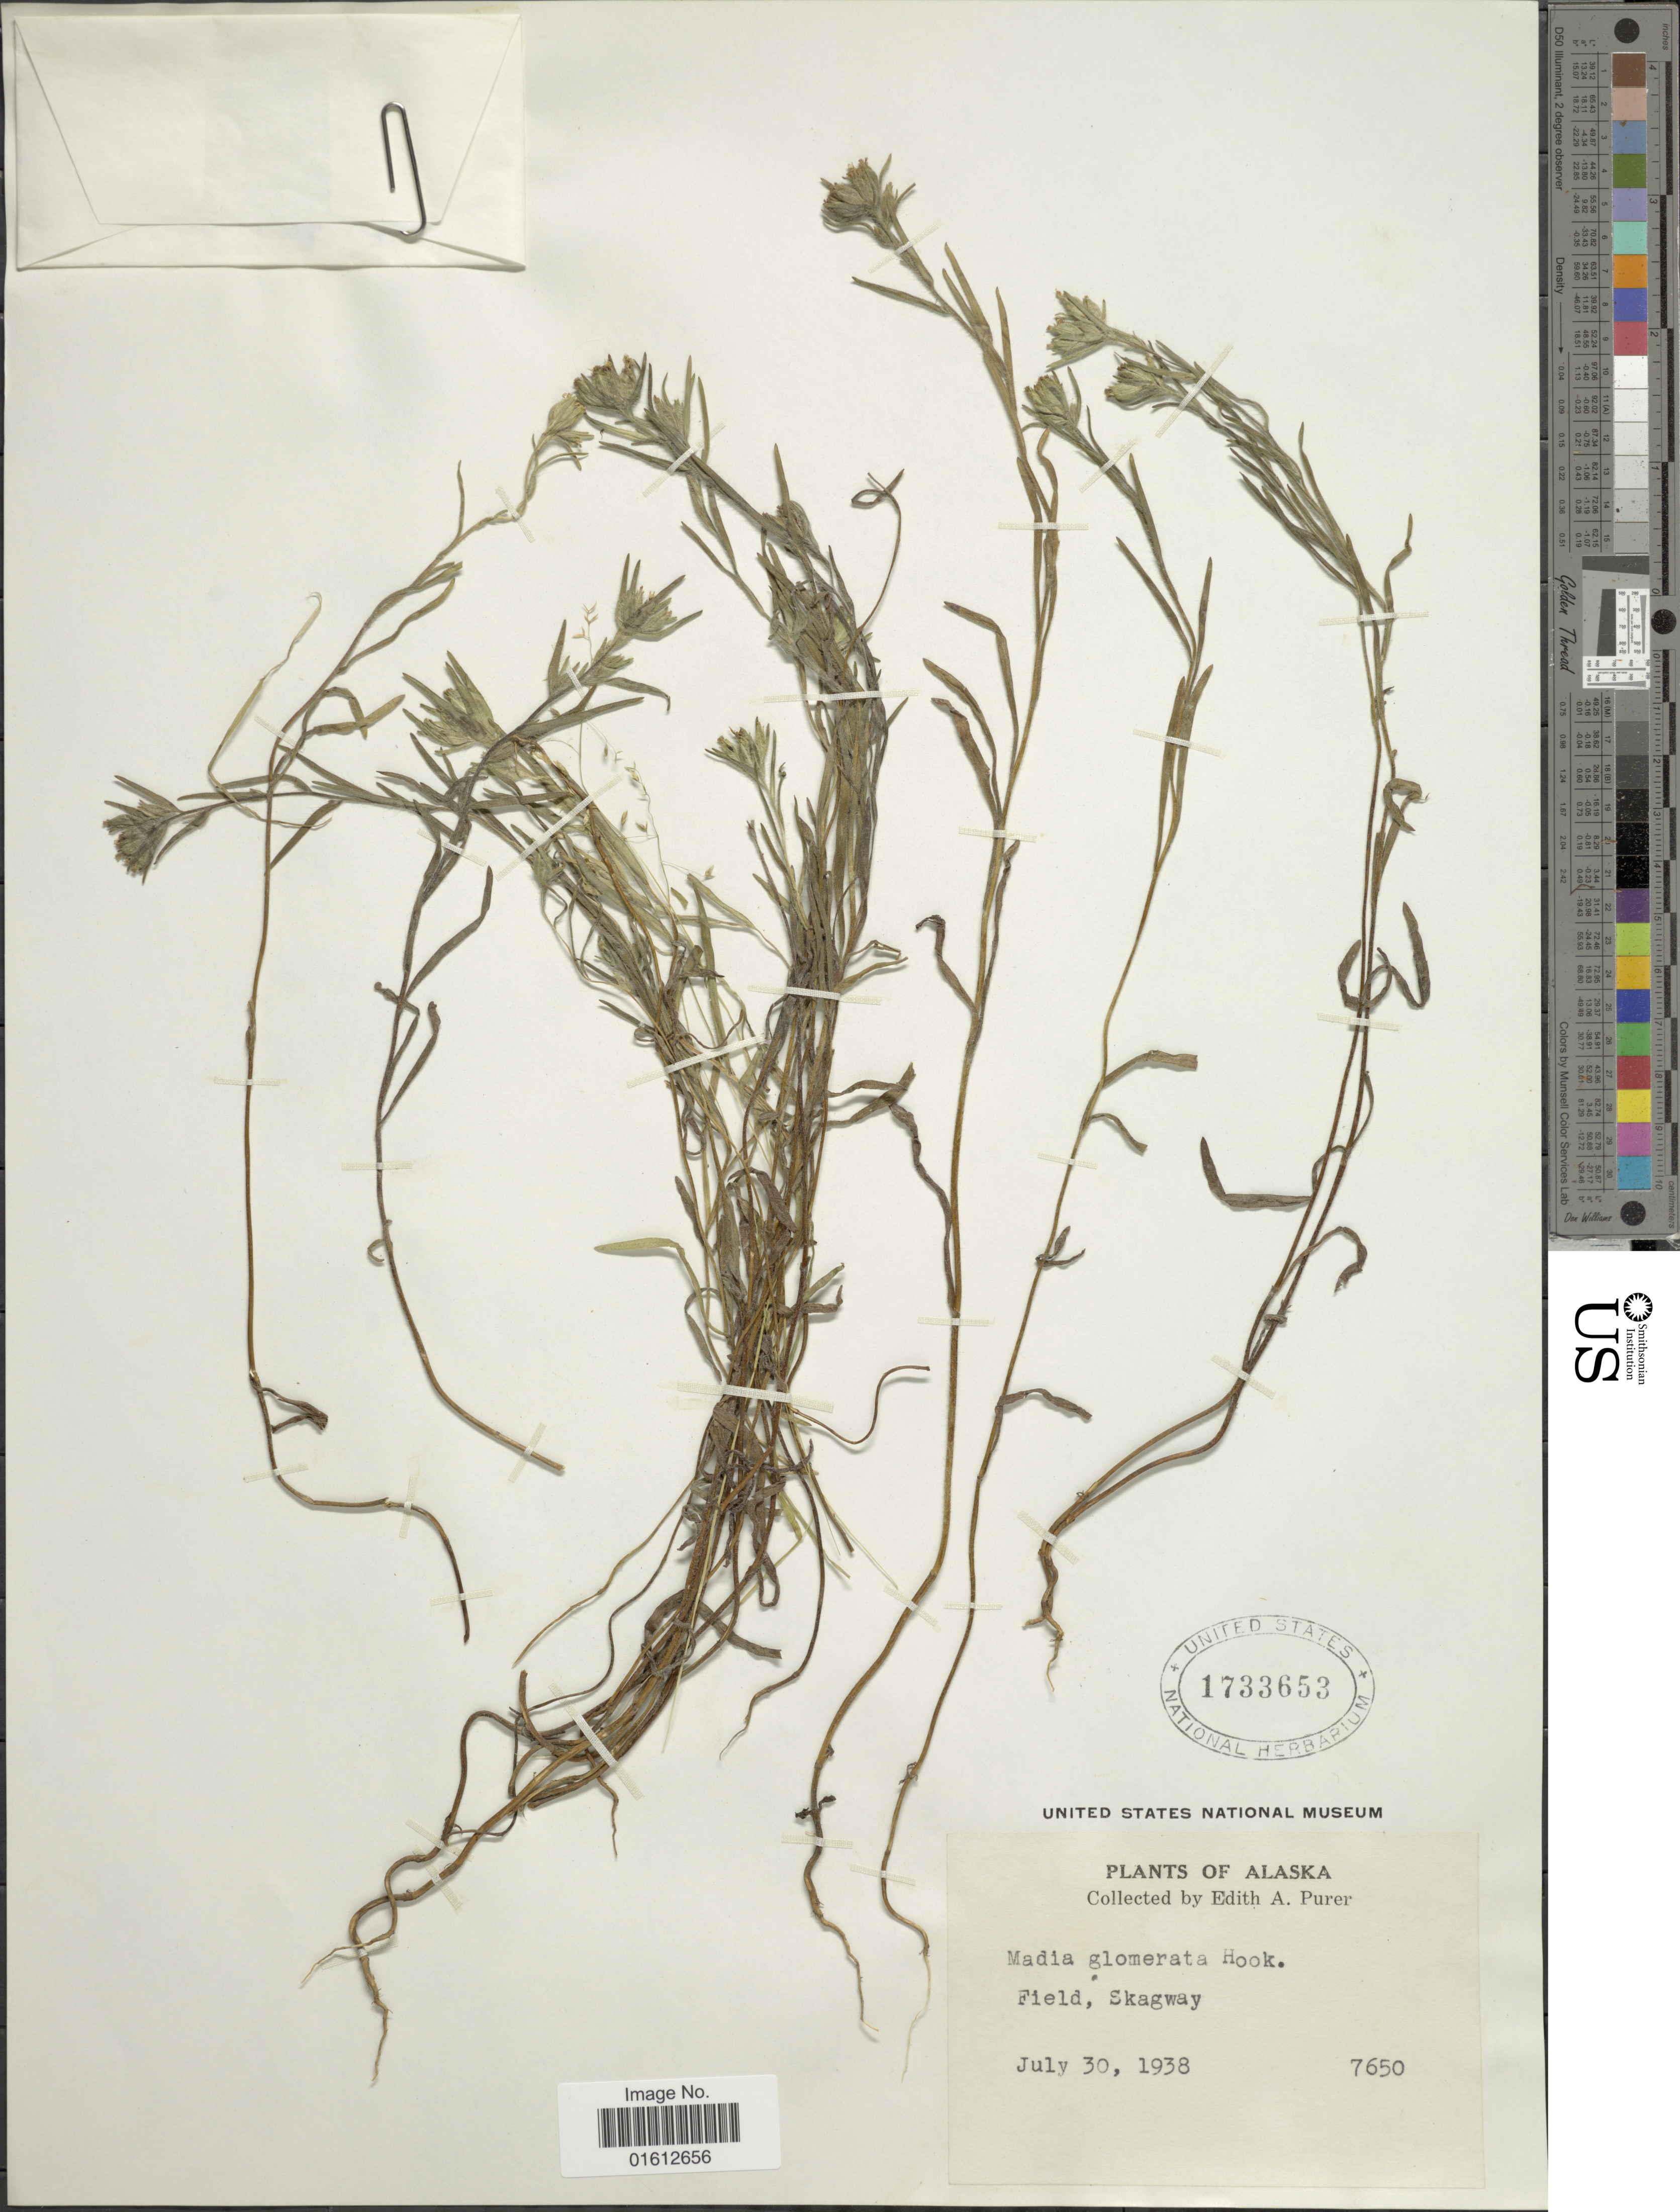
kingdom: Plantae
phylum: Tracheophyta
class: Magnoliopsida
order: Asterales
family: Asteraceae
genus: Madia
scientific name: Madia glomerata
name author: Hook.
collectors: E. Purer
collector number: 7650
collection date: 1938-07-30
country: United States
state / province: Alaska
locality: Field, Skagway.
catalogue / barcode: US 1733653